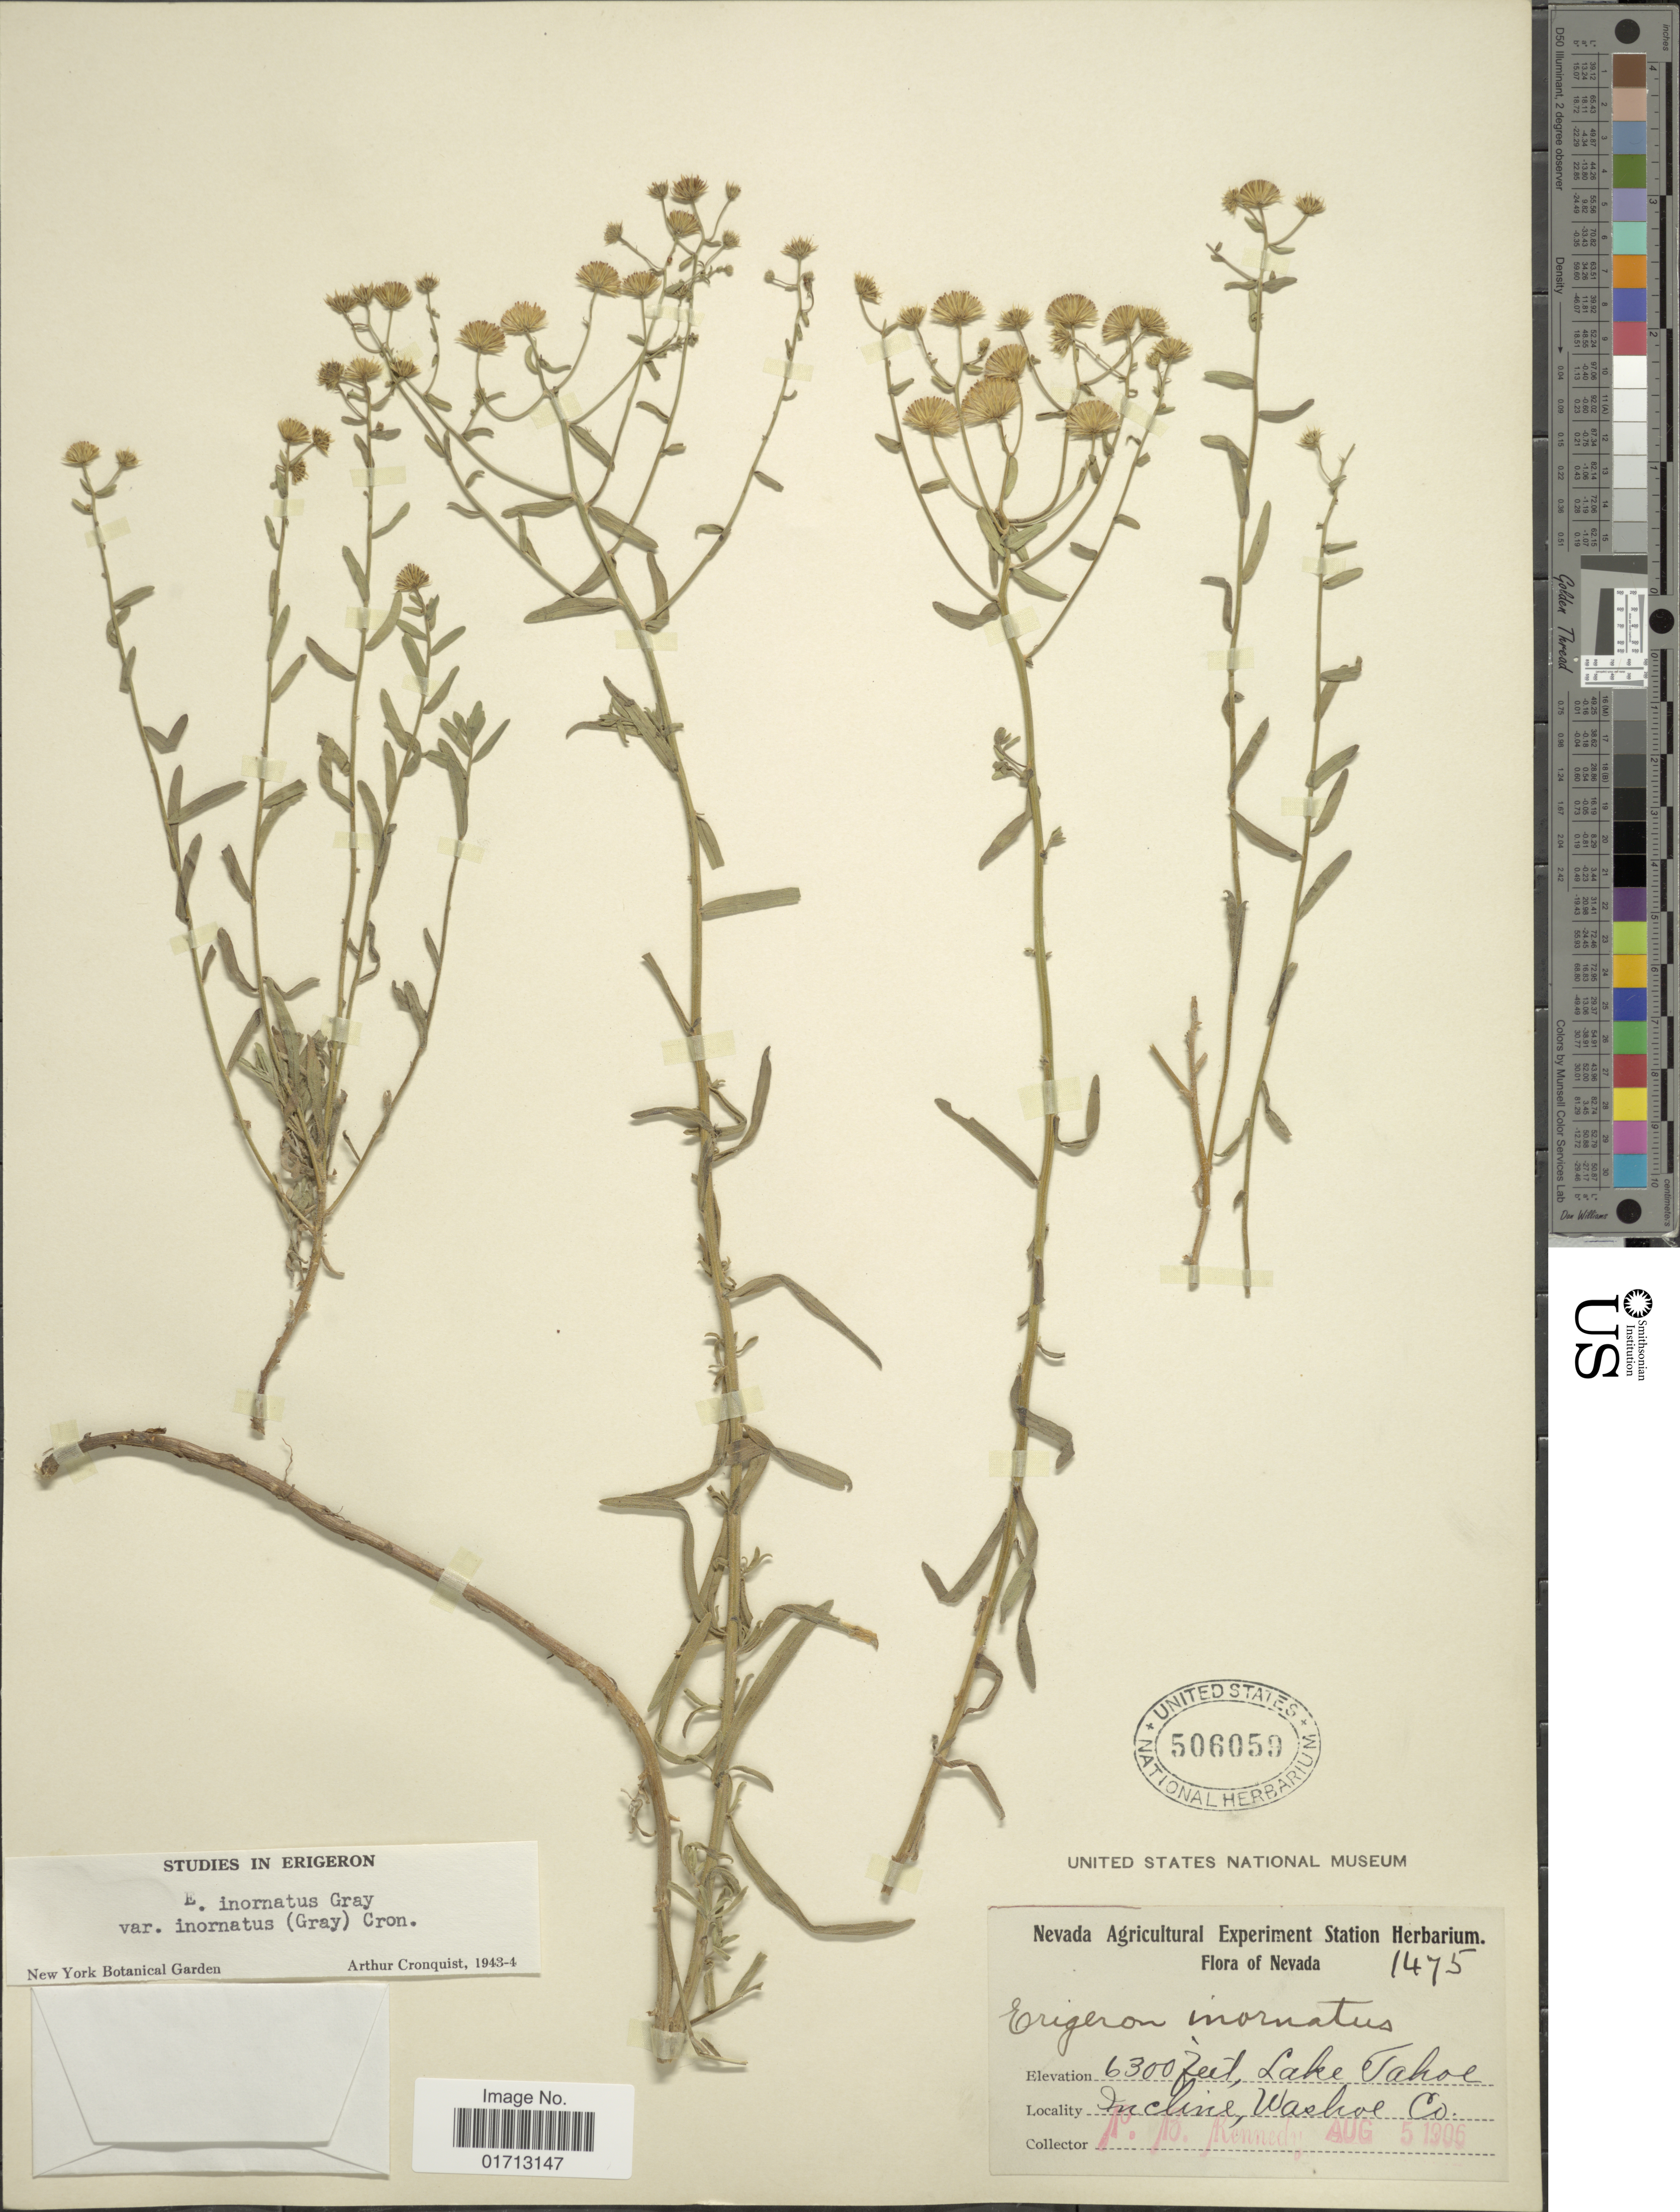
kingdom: Plantae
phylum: Tracheophyta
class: Magnoliopsida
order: Asterales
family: Asteraceae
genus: Erigeron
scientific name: Erigeron inornatus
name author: (A. Gray) A. Gray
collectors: P. B. Kennedy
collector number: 1475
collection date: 1906-08-05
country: United States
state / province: Nevada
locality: Lake Tahoe. Incline, Washoe Co.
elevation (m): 1920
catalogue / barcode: US 506059